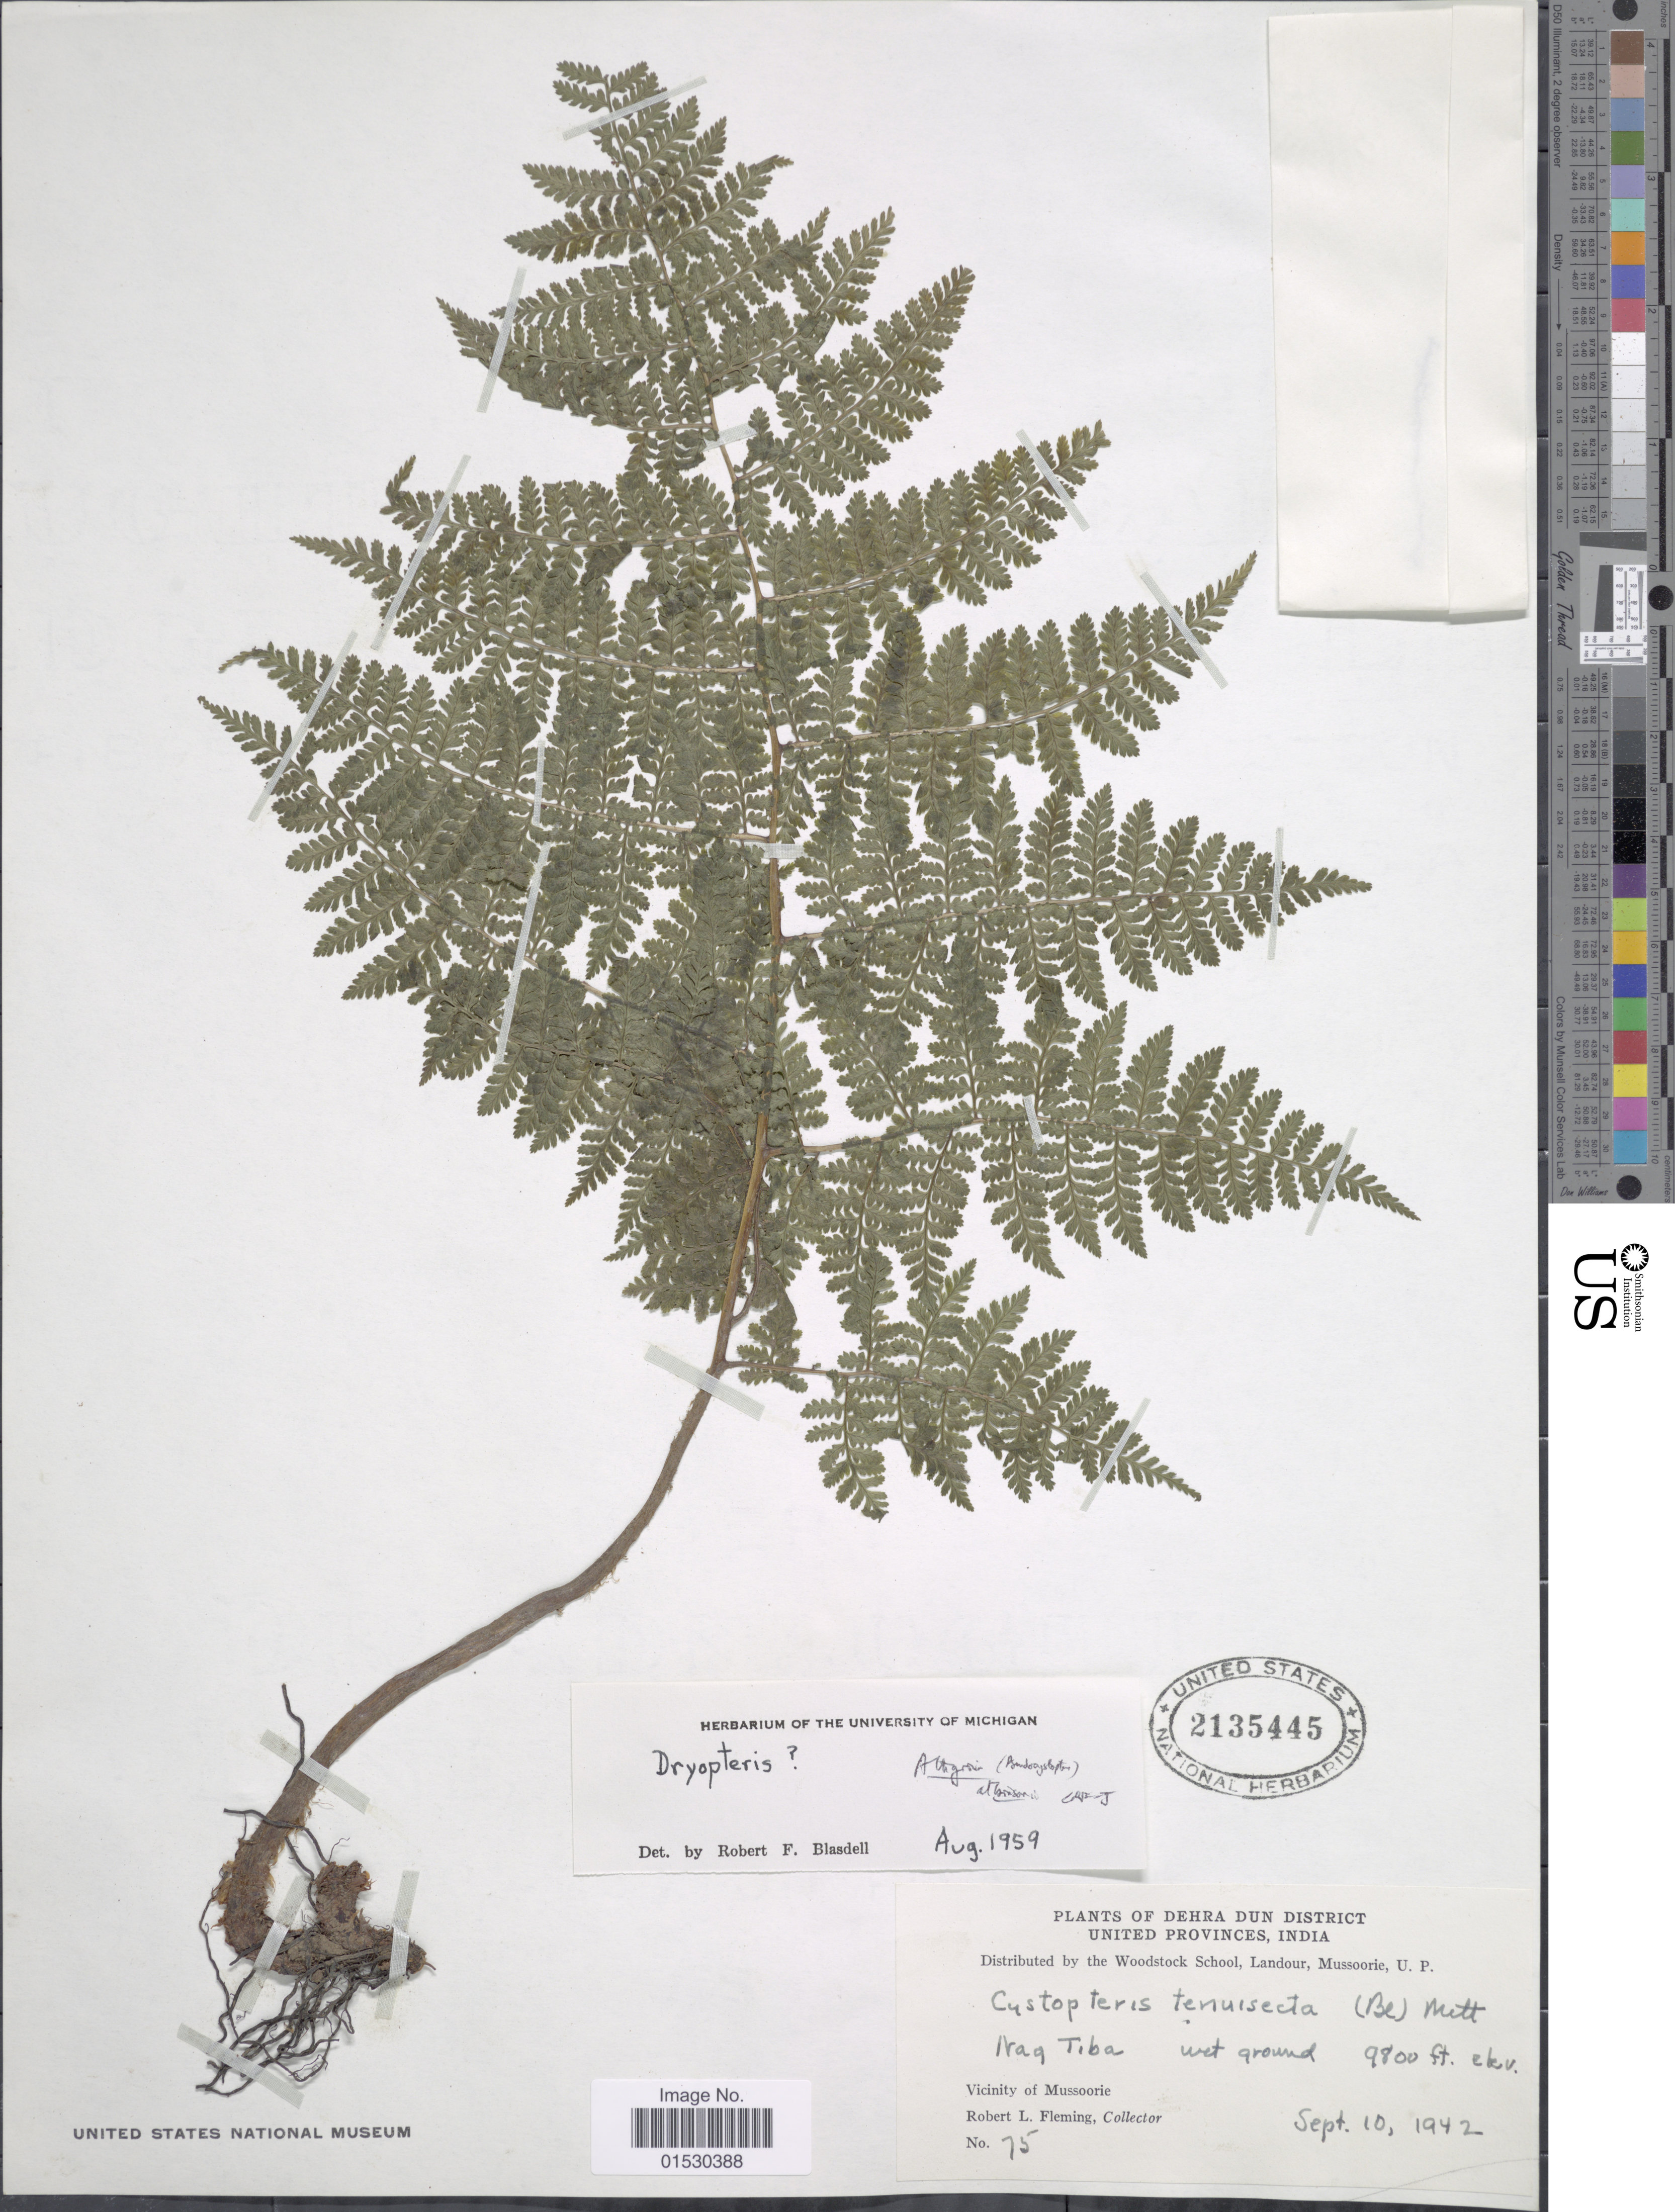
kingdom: Plantae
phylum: Tracheophyta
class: Polypodiopsida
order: Polypodiales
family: Athyriaceae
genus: Athyrium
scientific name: Athyrium atkinsonii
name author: Bedd.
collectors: R. Fleming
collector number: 75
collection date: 1942-09-10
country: India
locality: Dehra Dun District, United provinces, Nag Tiba, wet ground, vicinity of Mussoorie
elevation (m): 2987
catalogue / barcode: US 2135445